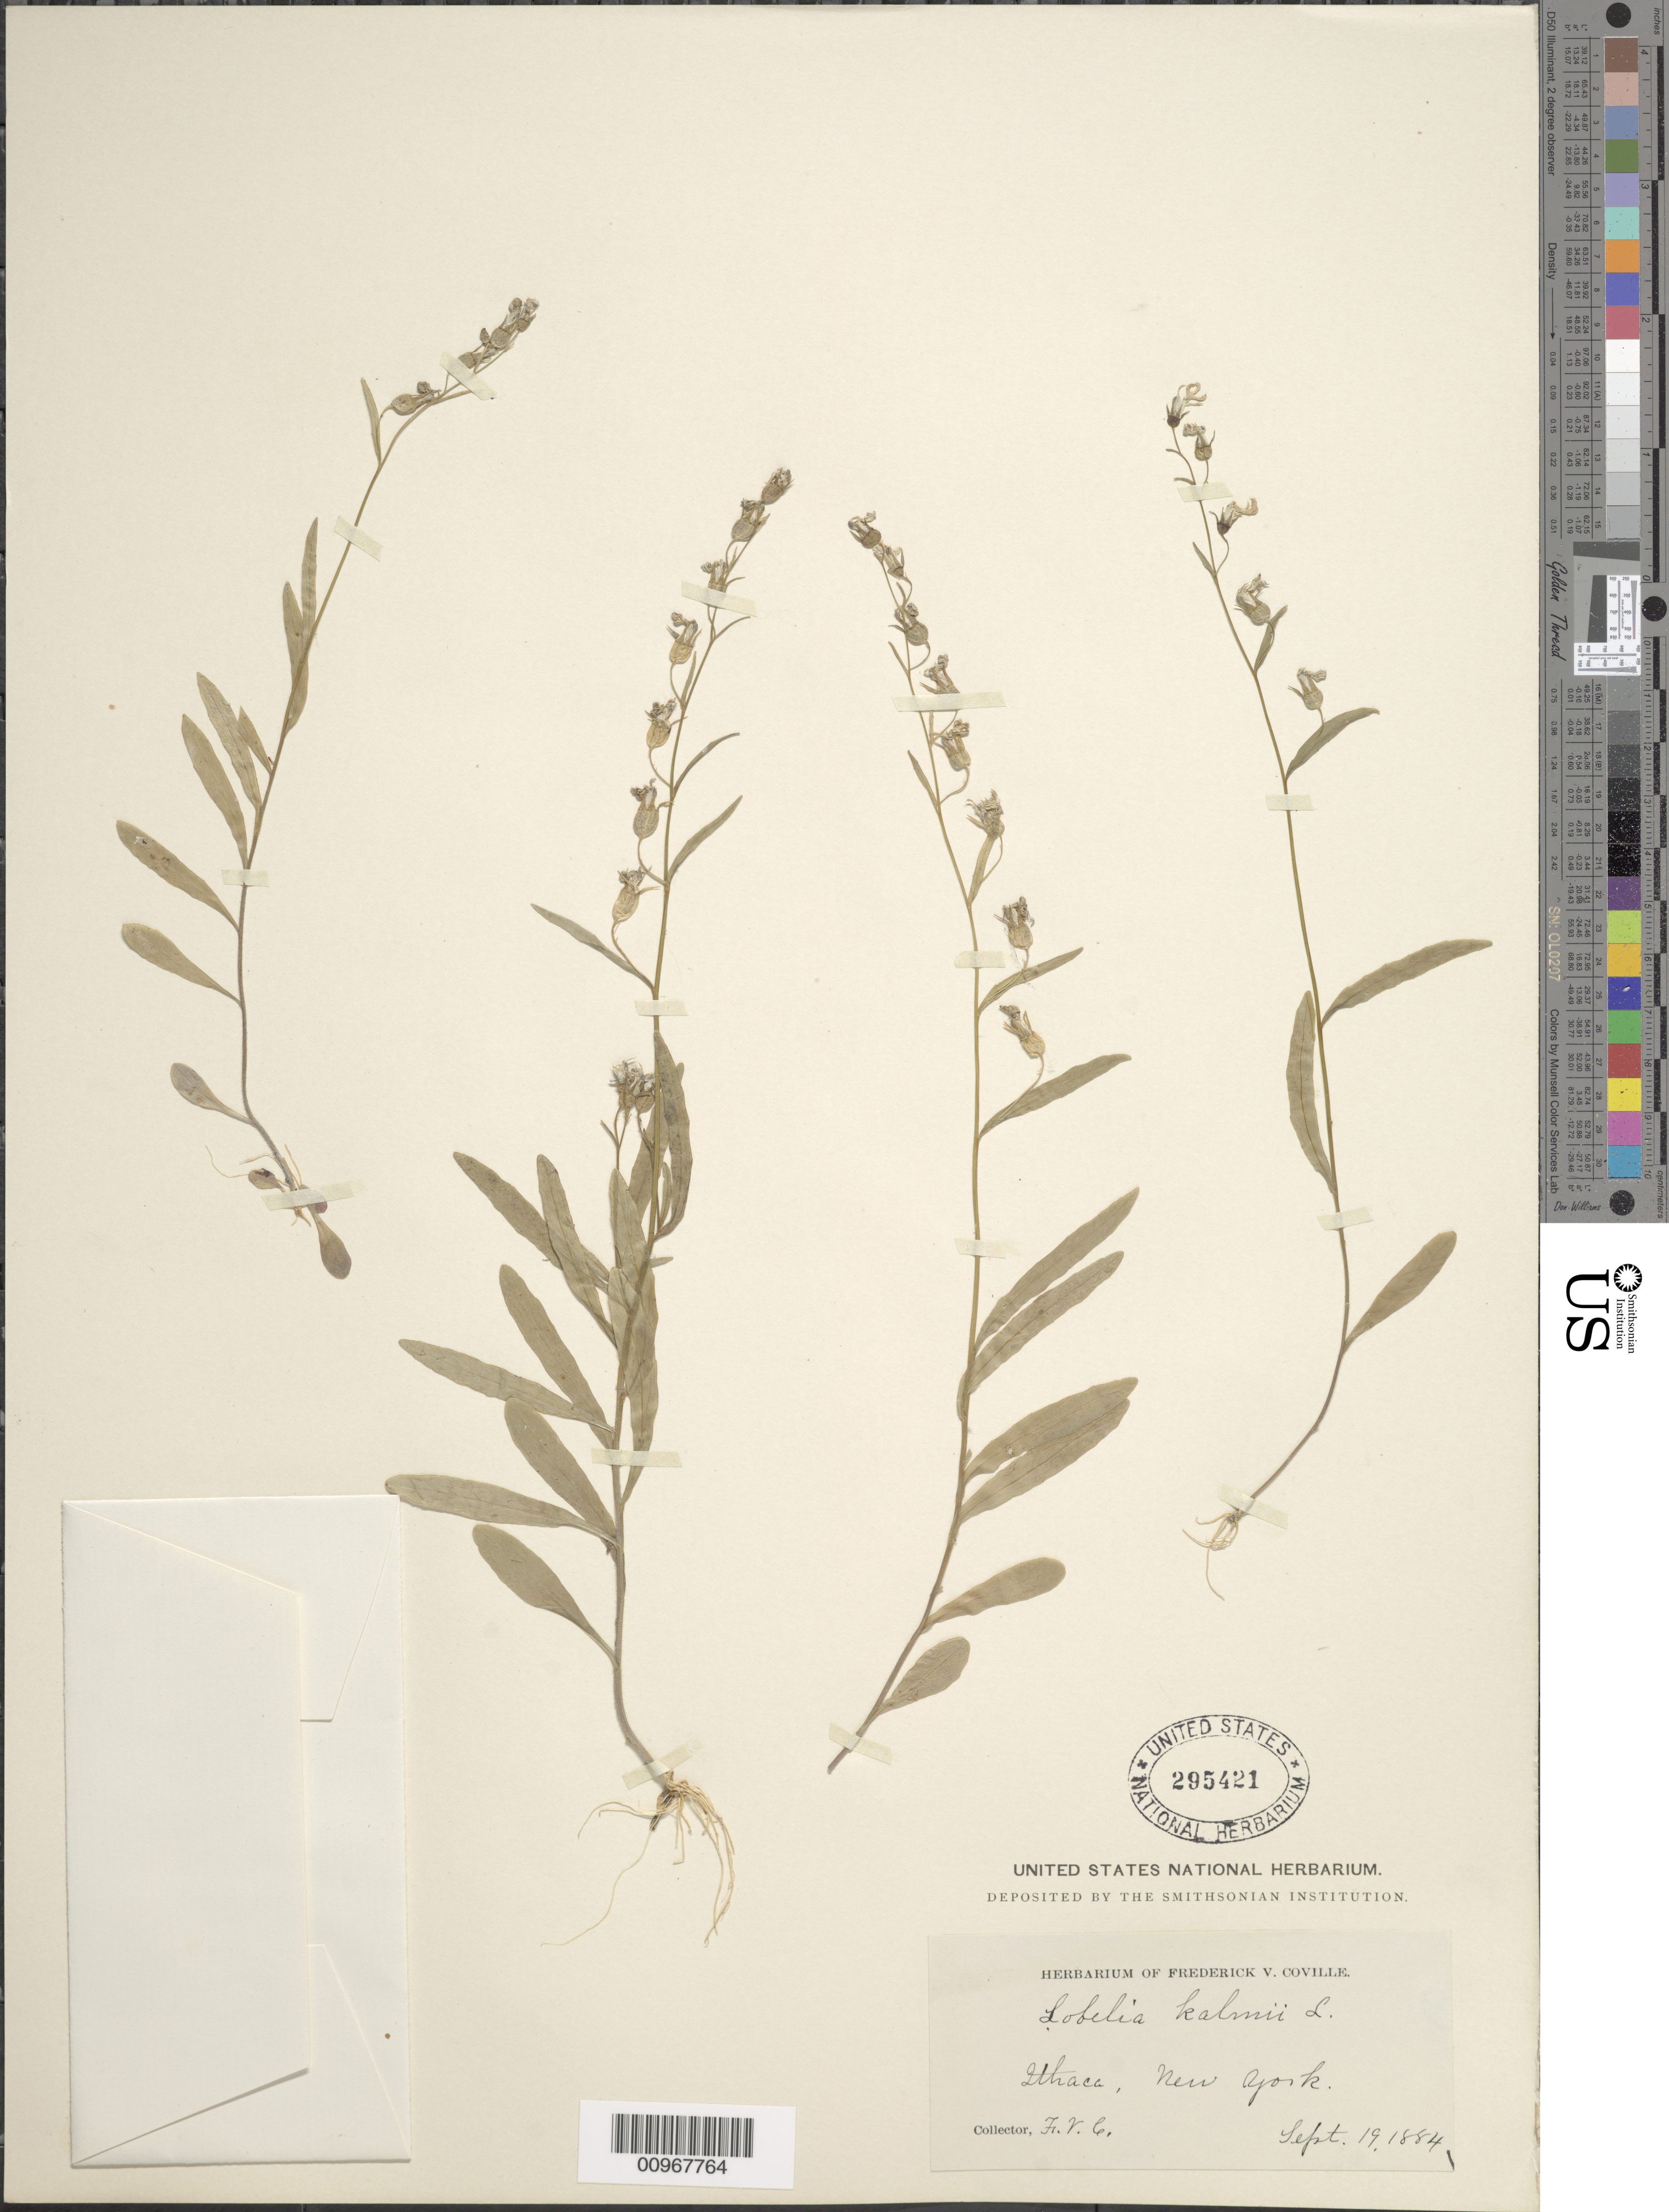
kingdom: Plantae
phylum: Tracheophyta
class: Magnoliopsida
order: Asterales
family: Campanulaceae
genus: Lobelia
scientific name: Lobelia kalmii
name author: L.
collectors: F. V. Coville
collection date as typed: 19 Sep 1884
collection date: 1884-09-19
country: United States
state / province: New York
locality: Ithaca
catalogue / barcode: US 295421